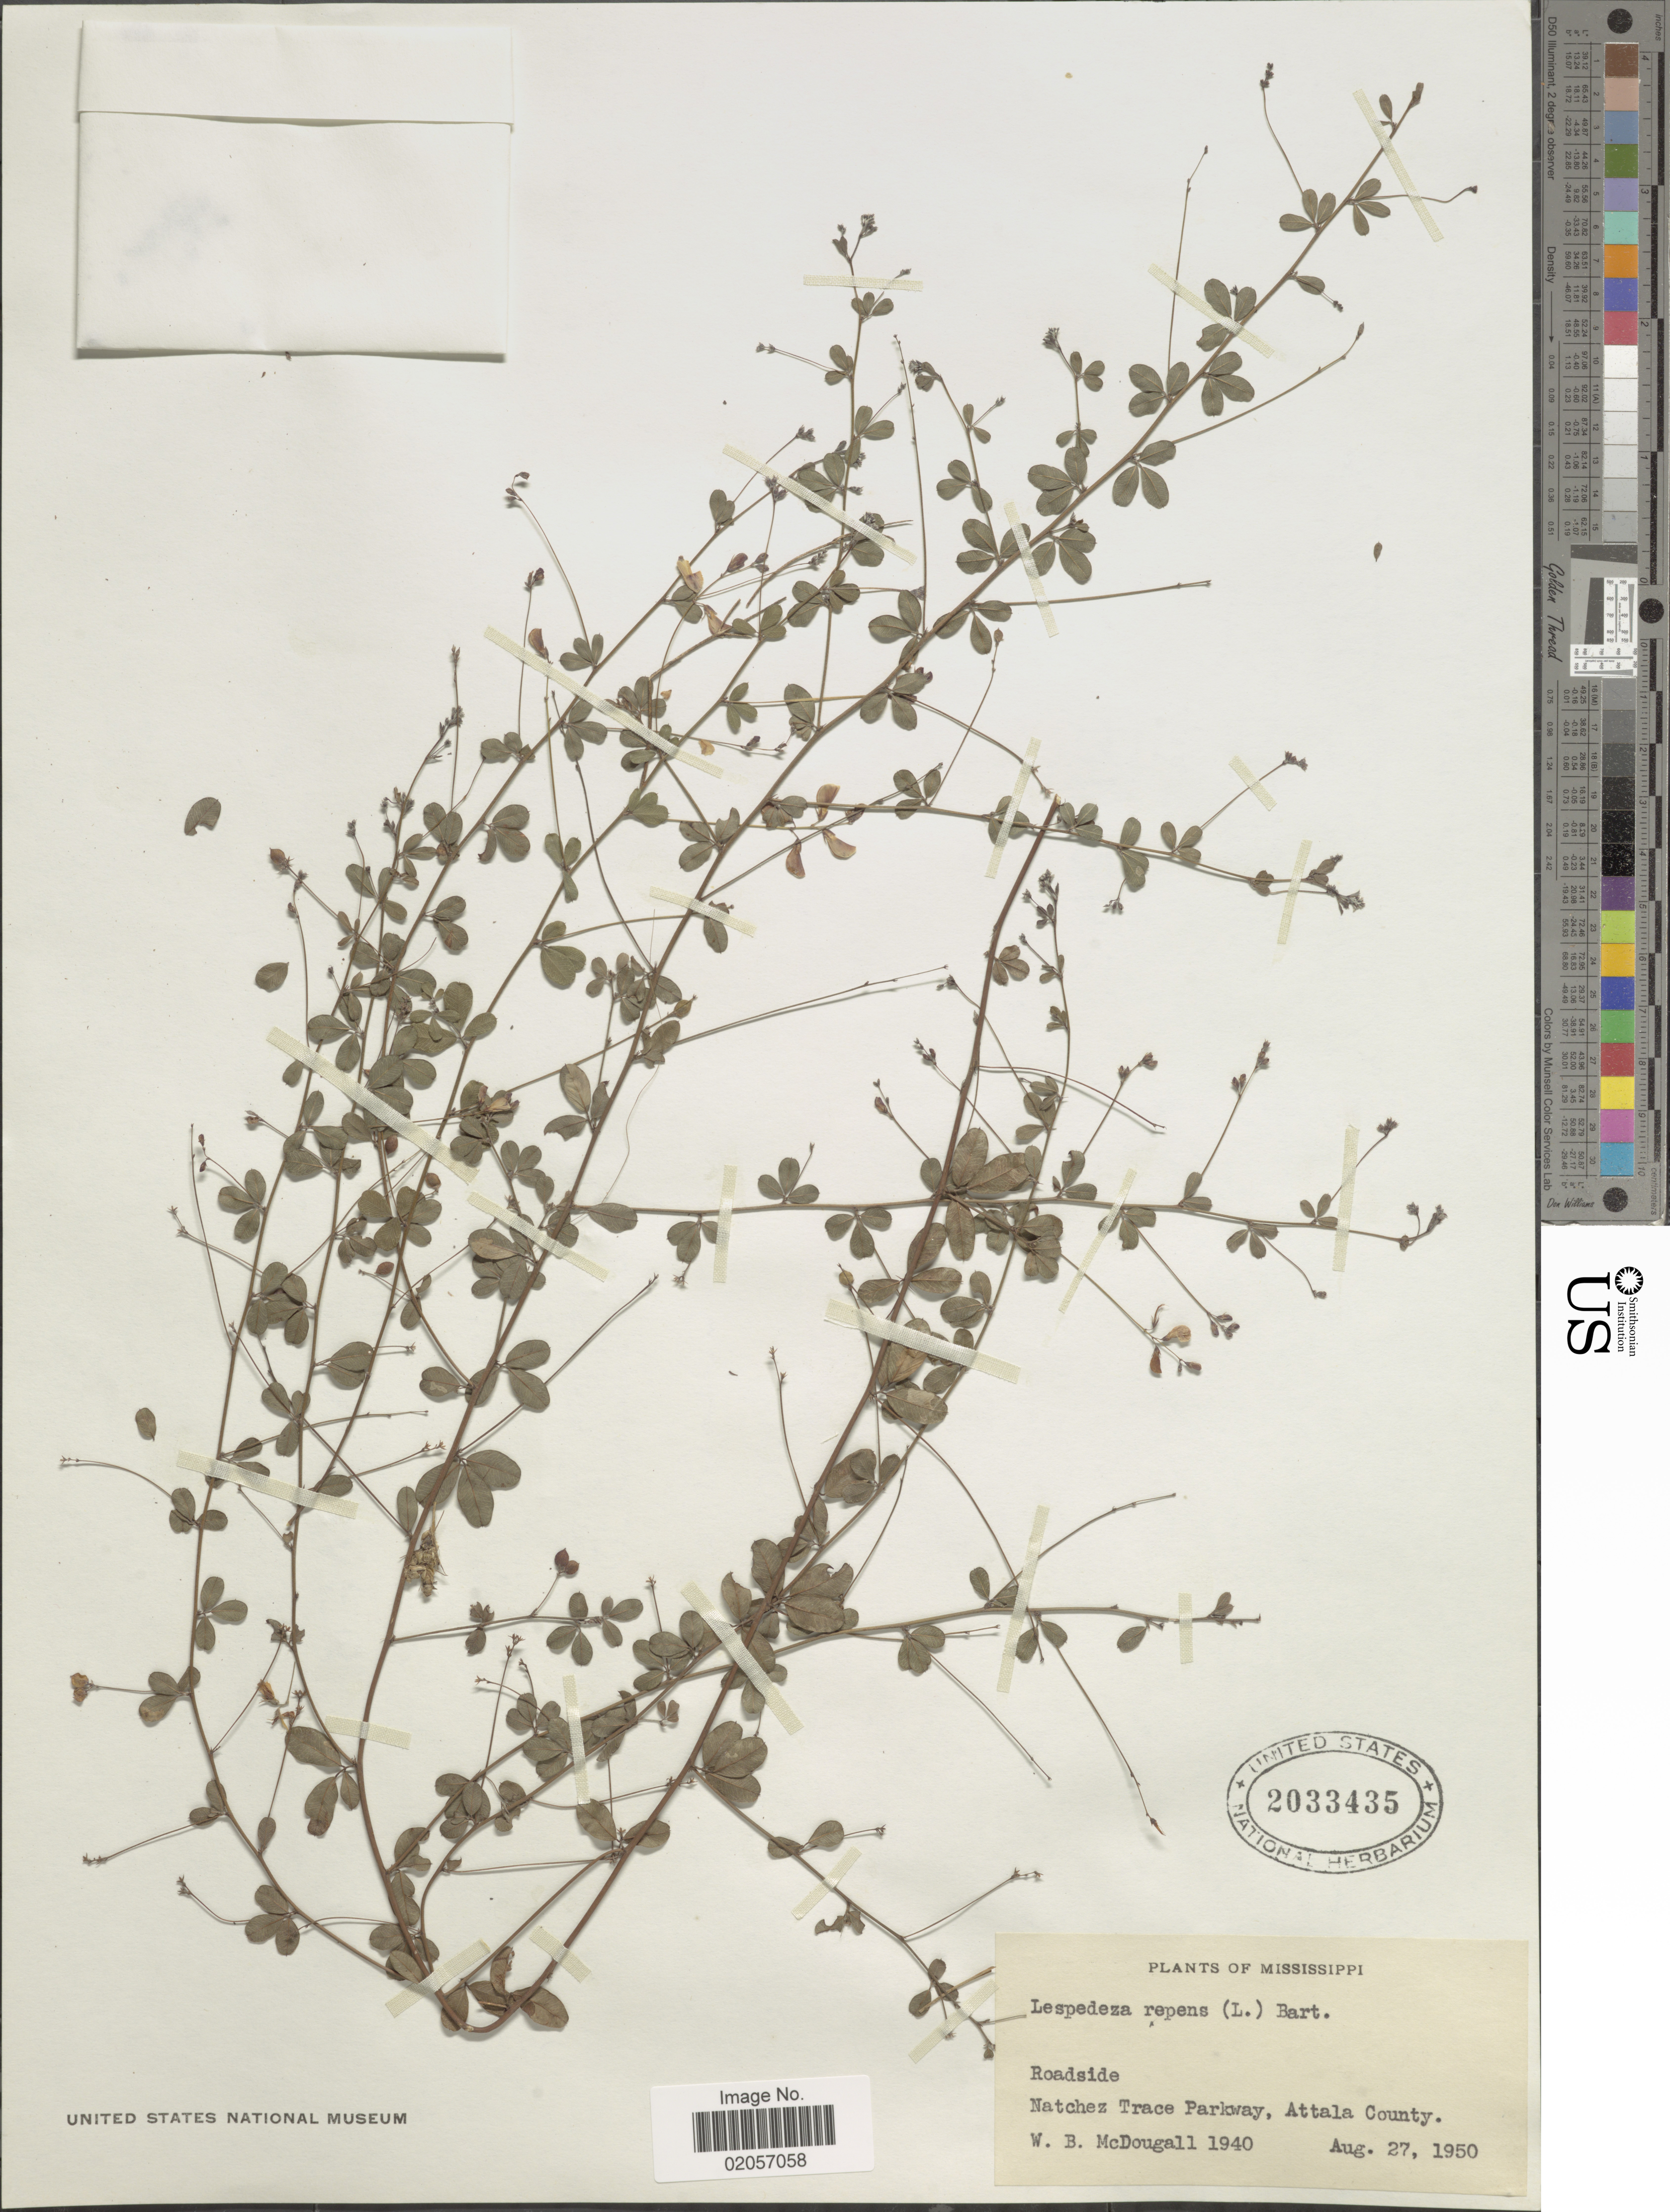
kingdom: Plantae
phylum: Tracheophyta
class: Magnoliopsida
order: Fabales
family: Fabaceae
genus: Lespedeza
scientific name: Lespedeza repens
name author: (L.) W.P.C. Barton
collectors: W. B. McDougall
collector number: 1940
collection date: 1950-08-27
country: United States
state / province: Mississippi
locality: Natchez Trace Parkway, Attala County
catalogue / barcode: US 2033435